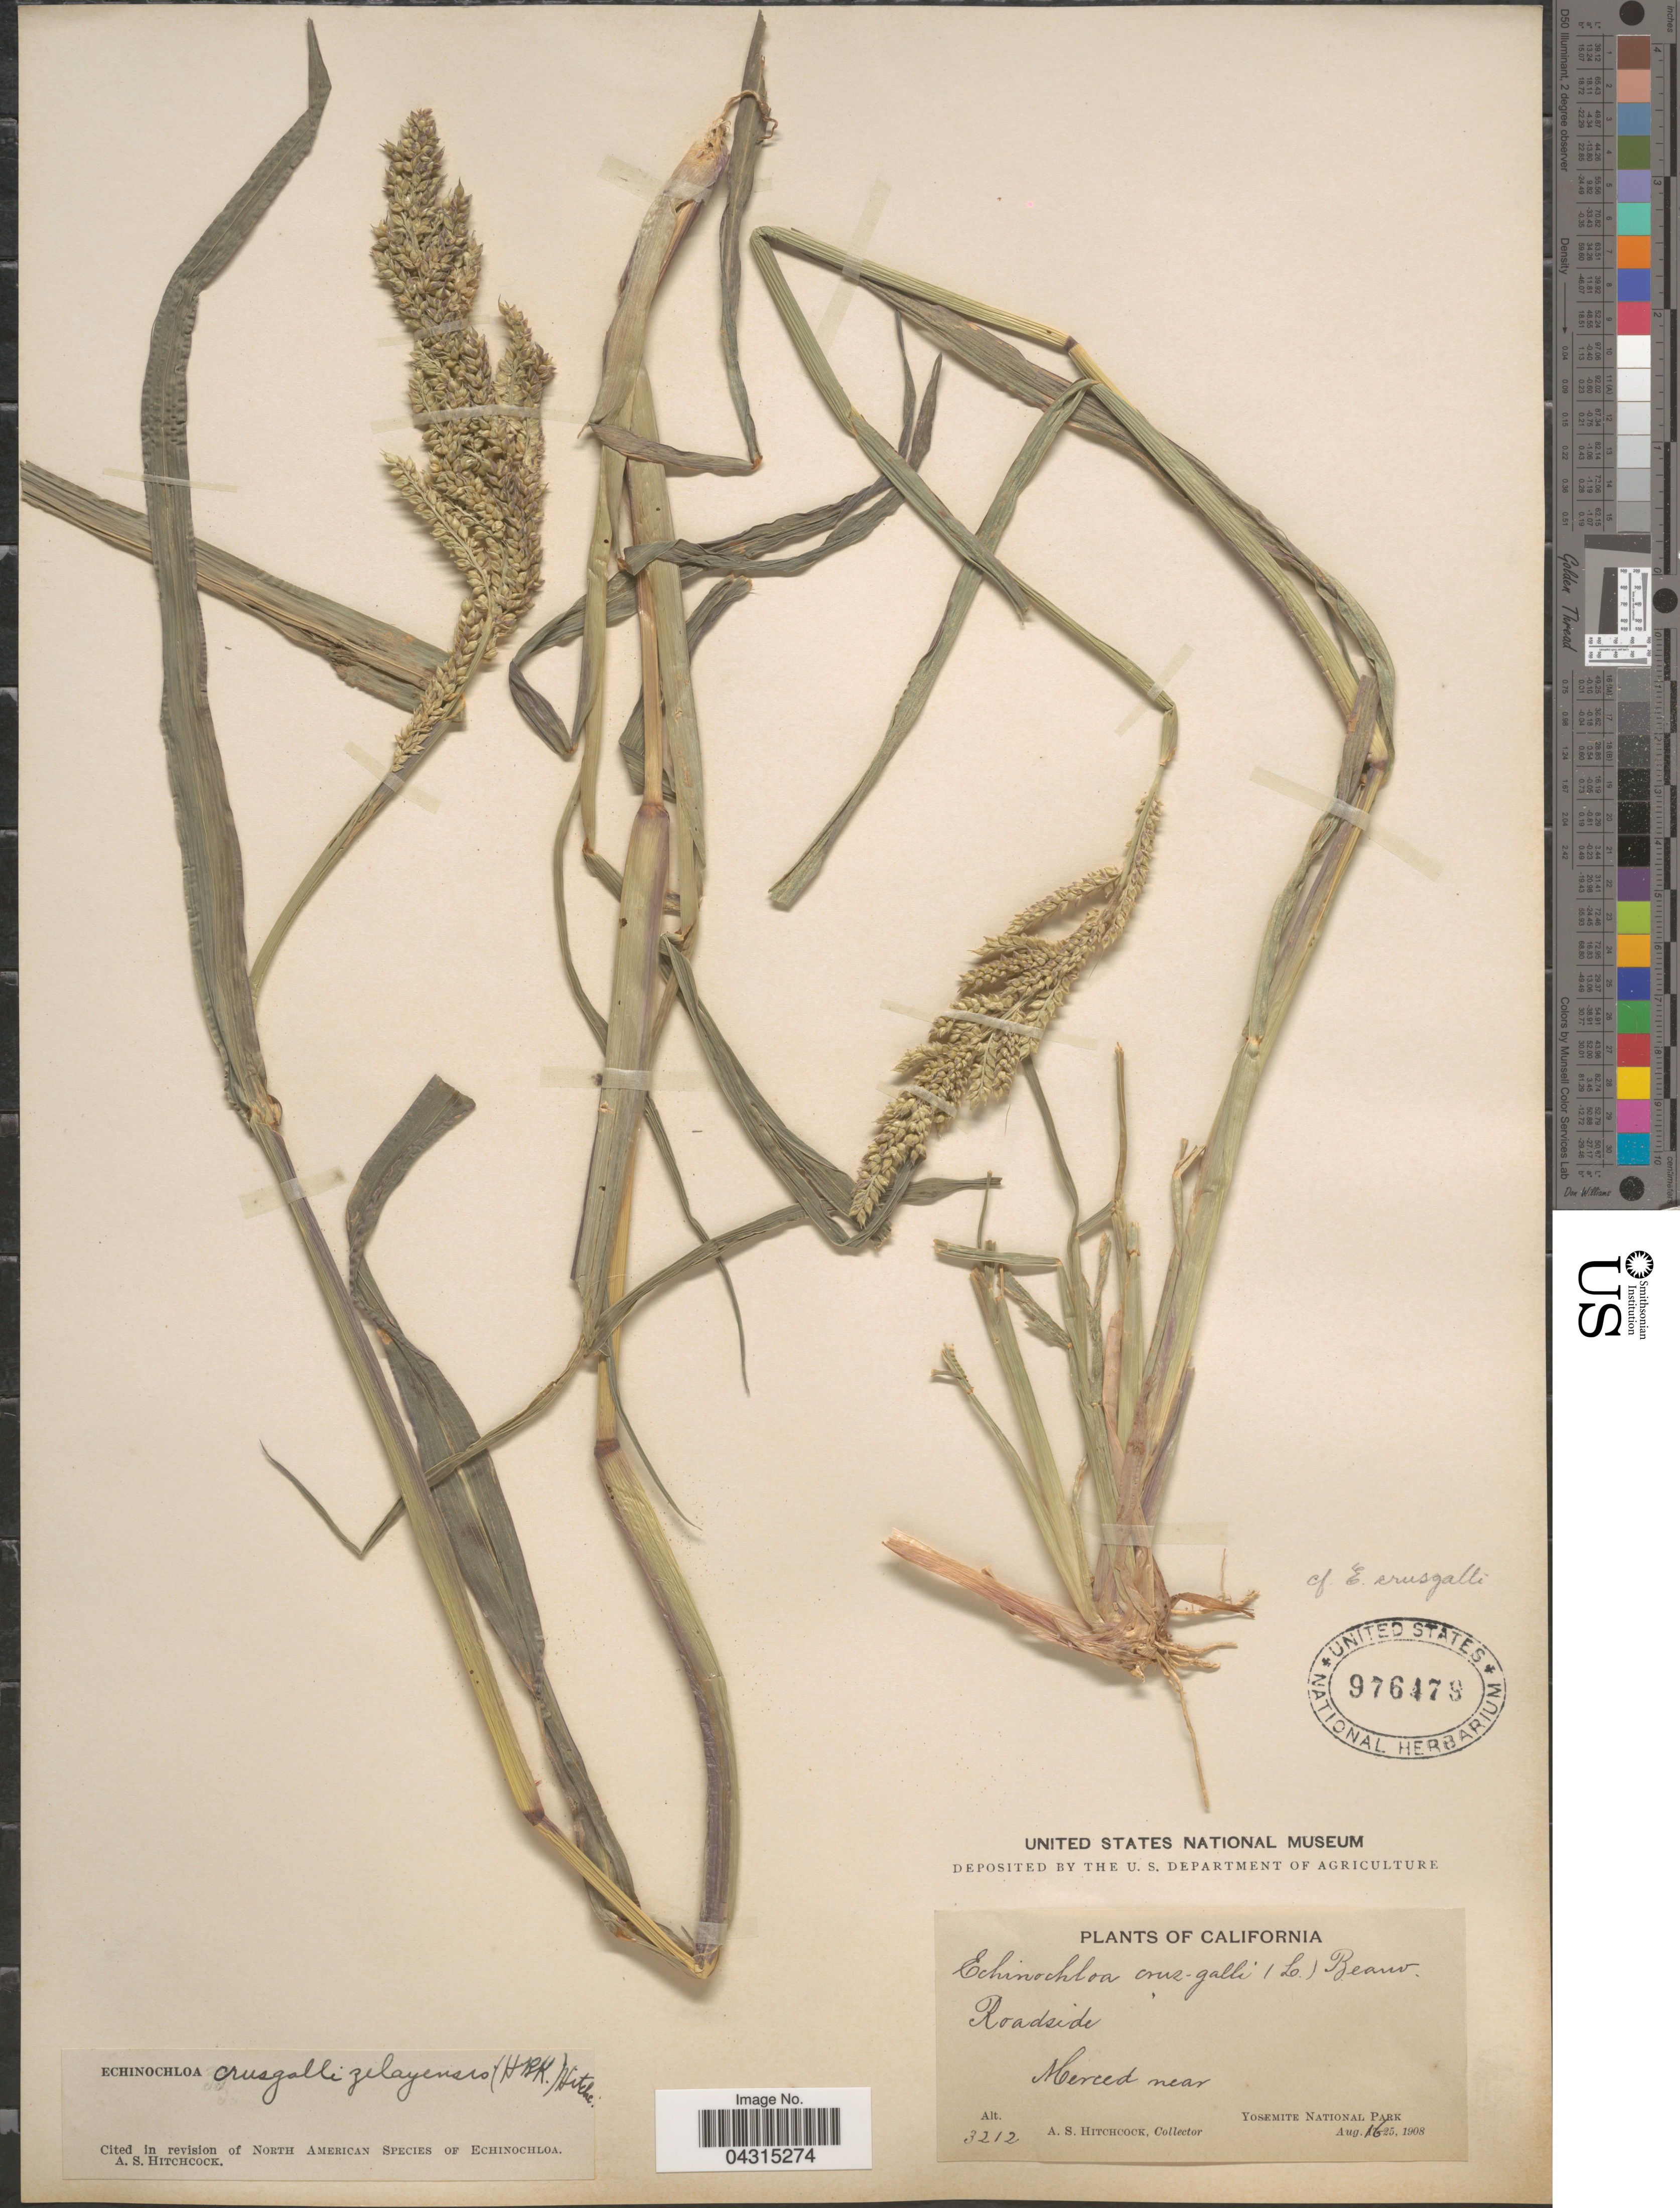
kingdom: Plantae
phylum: Tracheophyta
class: Liliopsida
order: Poales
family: Poaceae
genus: Echinochloa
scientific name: Echinochloa crus-galli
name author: (L.) P. Beauv.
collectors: A. S. Hitchcock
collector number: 3212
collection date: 1908-08-16/1908-08-25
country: United States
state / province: California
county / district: Mariposa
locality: Roadside. Merced near Yosemite National Park.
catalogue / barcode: US 976478